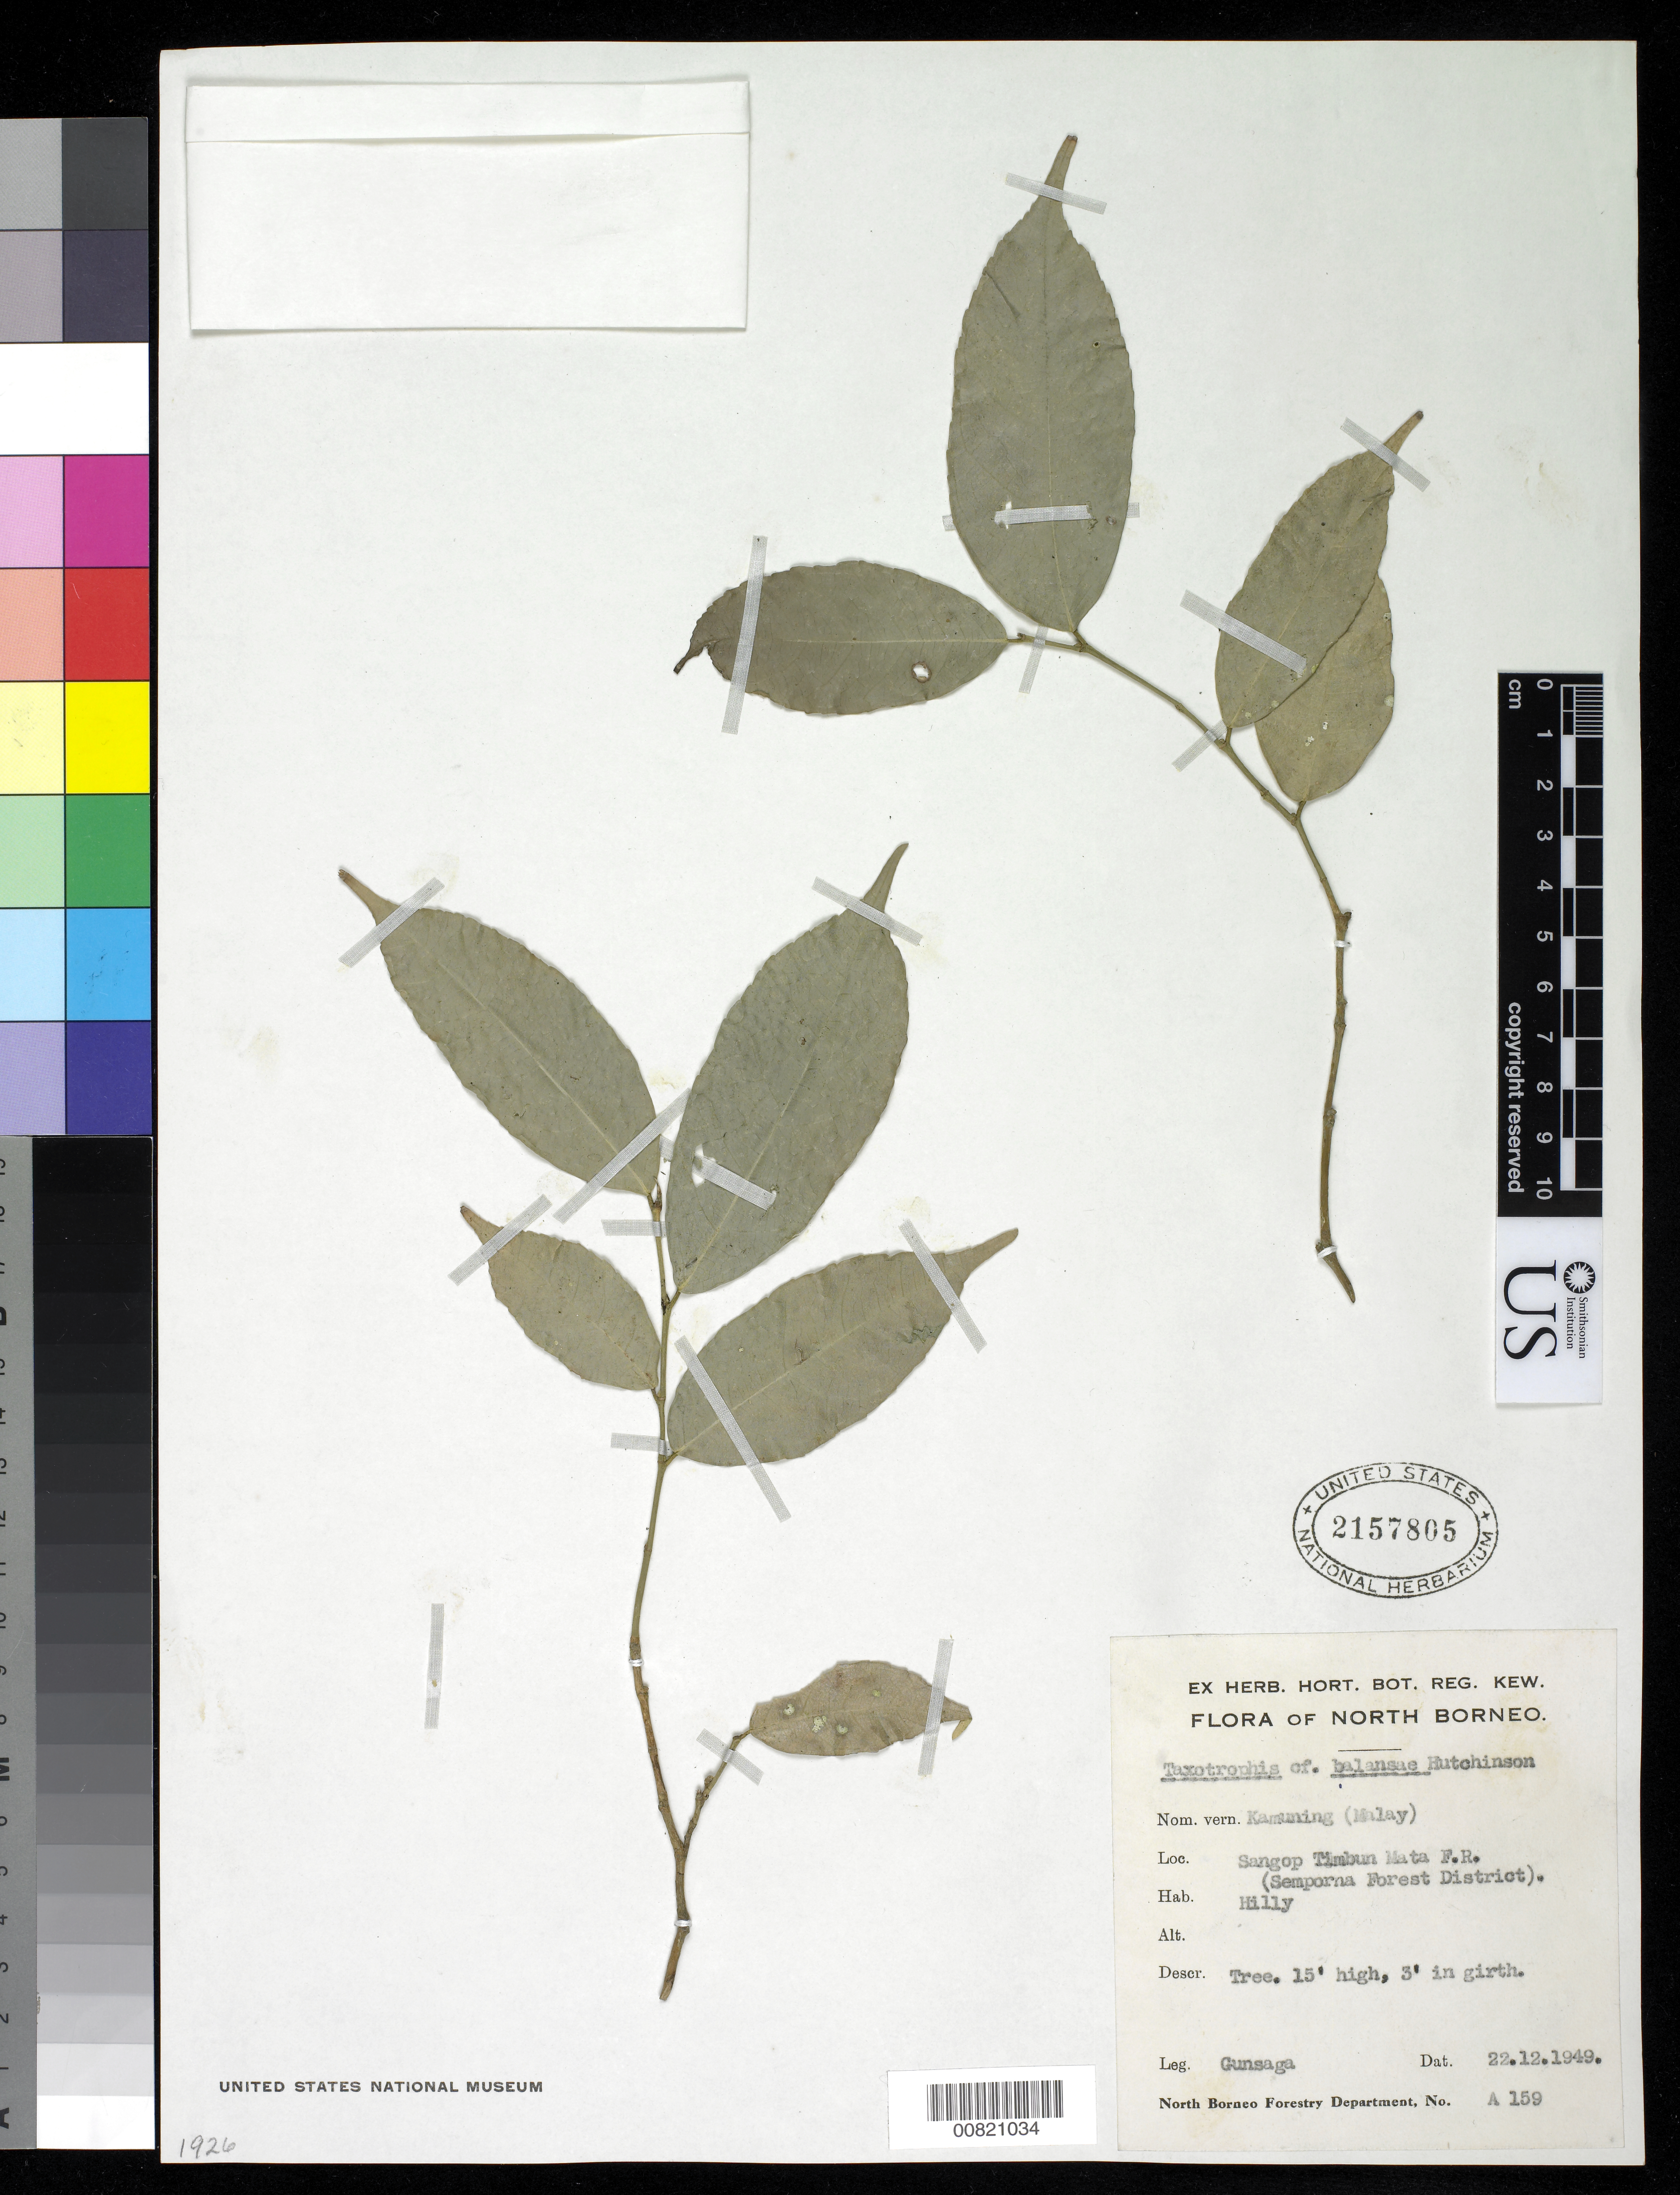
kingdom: Plantae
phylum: Tracheophyta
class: Magnoliopsida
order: Rosales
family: Moraceae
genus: Taxotrophis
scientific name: Taxotrophis macrophylla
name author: (Blume) Boerl.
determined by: Wagner, W. L., (BOT), Smithsonian Institution - National Museum of Natural History (UNITED STATES)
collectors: Gunsaga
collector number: A 159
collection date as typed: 22 Dec 1949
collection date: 1949-12-22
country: Indonesia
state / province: Kalimantan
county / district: Kalimantan Barat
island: Borneo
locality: Sangop Timbun Mata F.R. (semporna Forest District).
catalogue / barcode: US 2157805